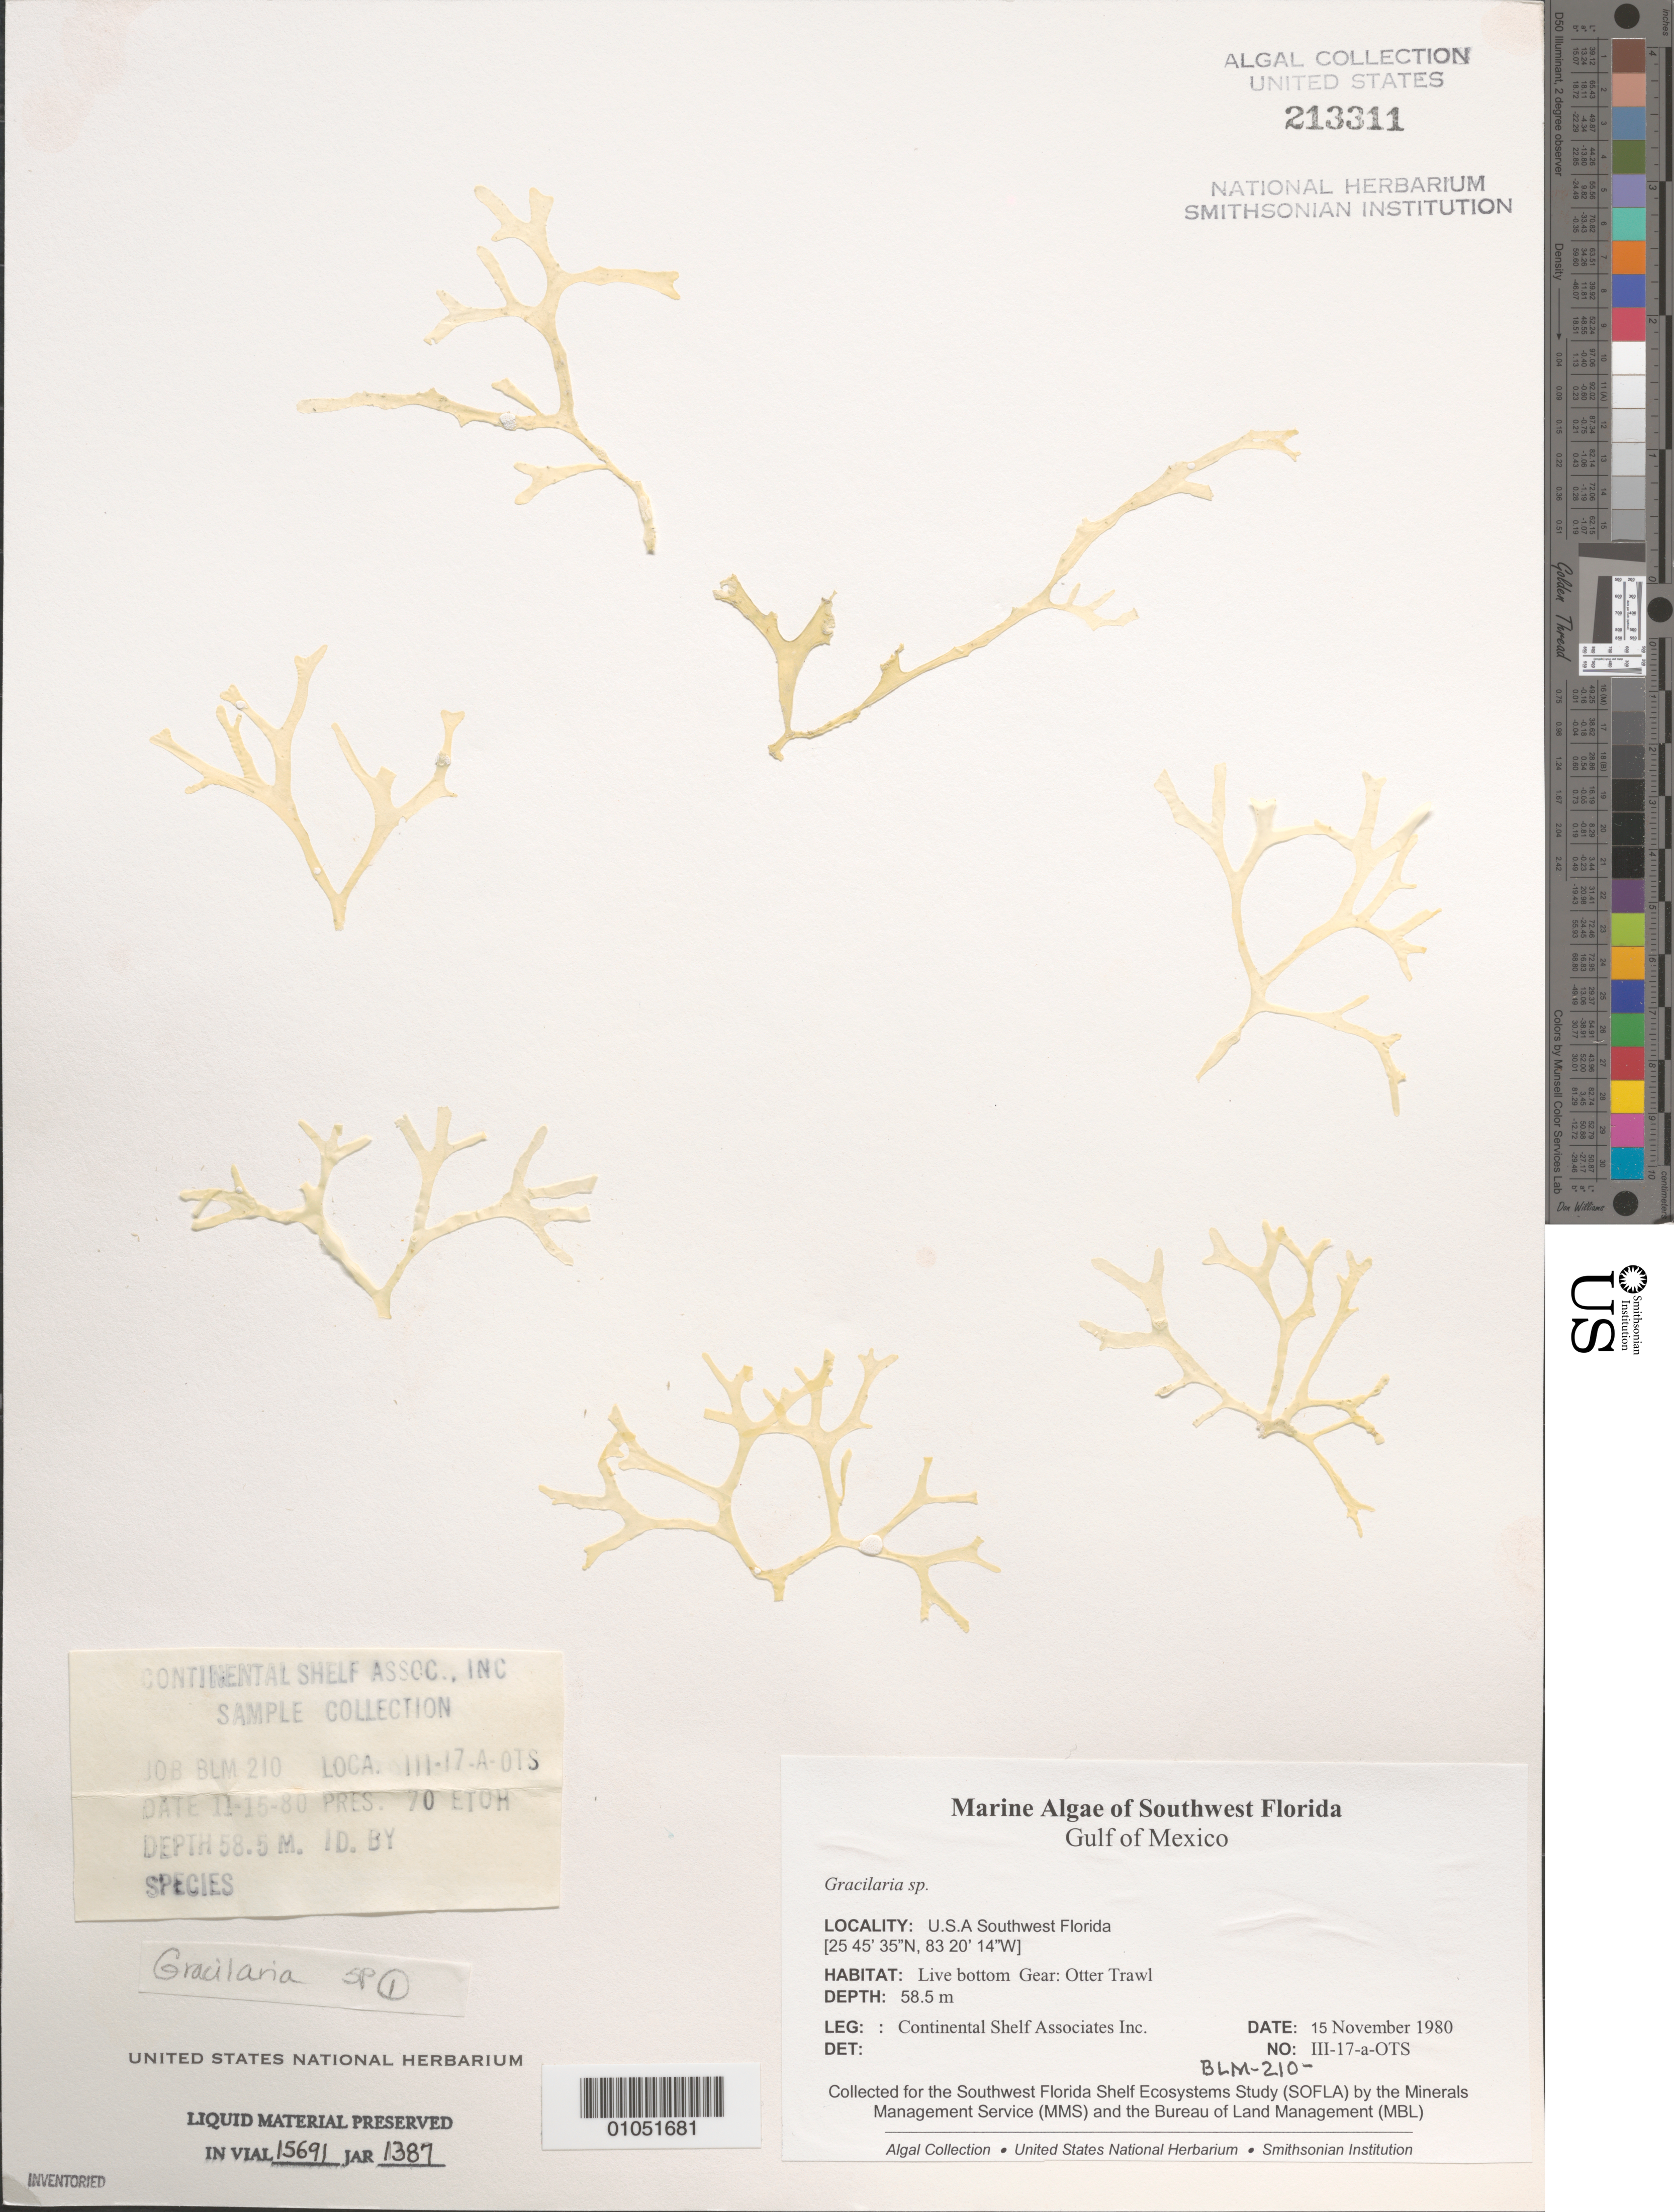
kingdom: Plantae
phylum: Rhodophyta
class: Florideophyceae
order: Gracilariales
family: Gracilariaceae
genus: Gracilaria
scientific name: Gracilaria sp.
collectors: Continental Shelf Associates for the MMS/BLM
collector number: BLM-210-III-17-A-OTS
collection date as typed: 15 Nov 1980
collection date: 1980-11-15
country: United States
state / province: Florida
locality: Gulf of Mexico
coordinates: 25 45'35"N, 83 20'14"W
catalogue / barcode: US 213311